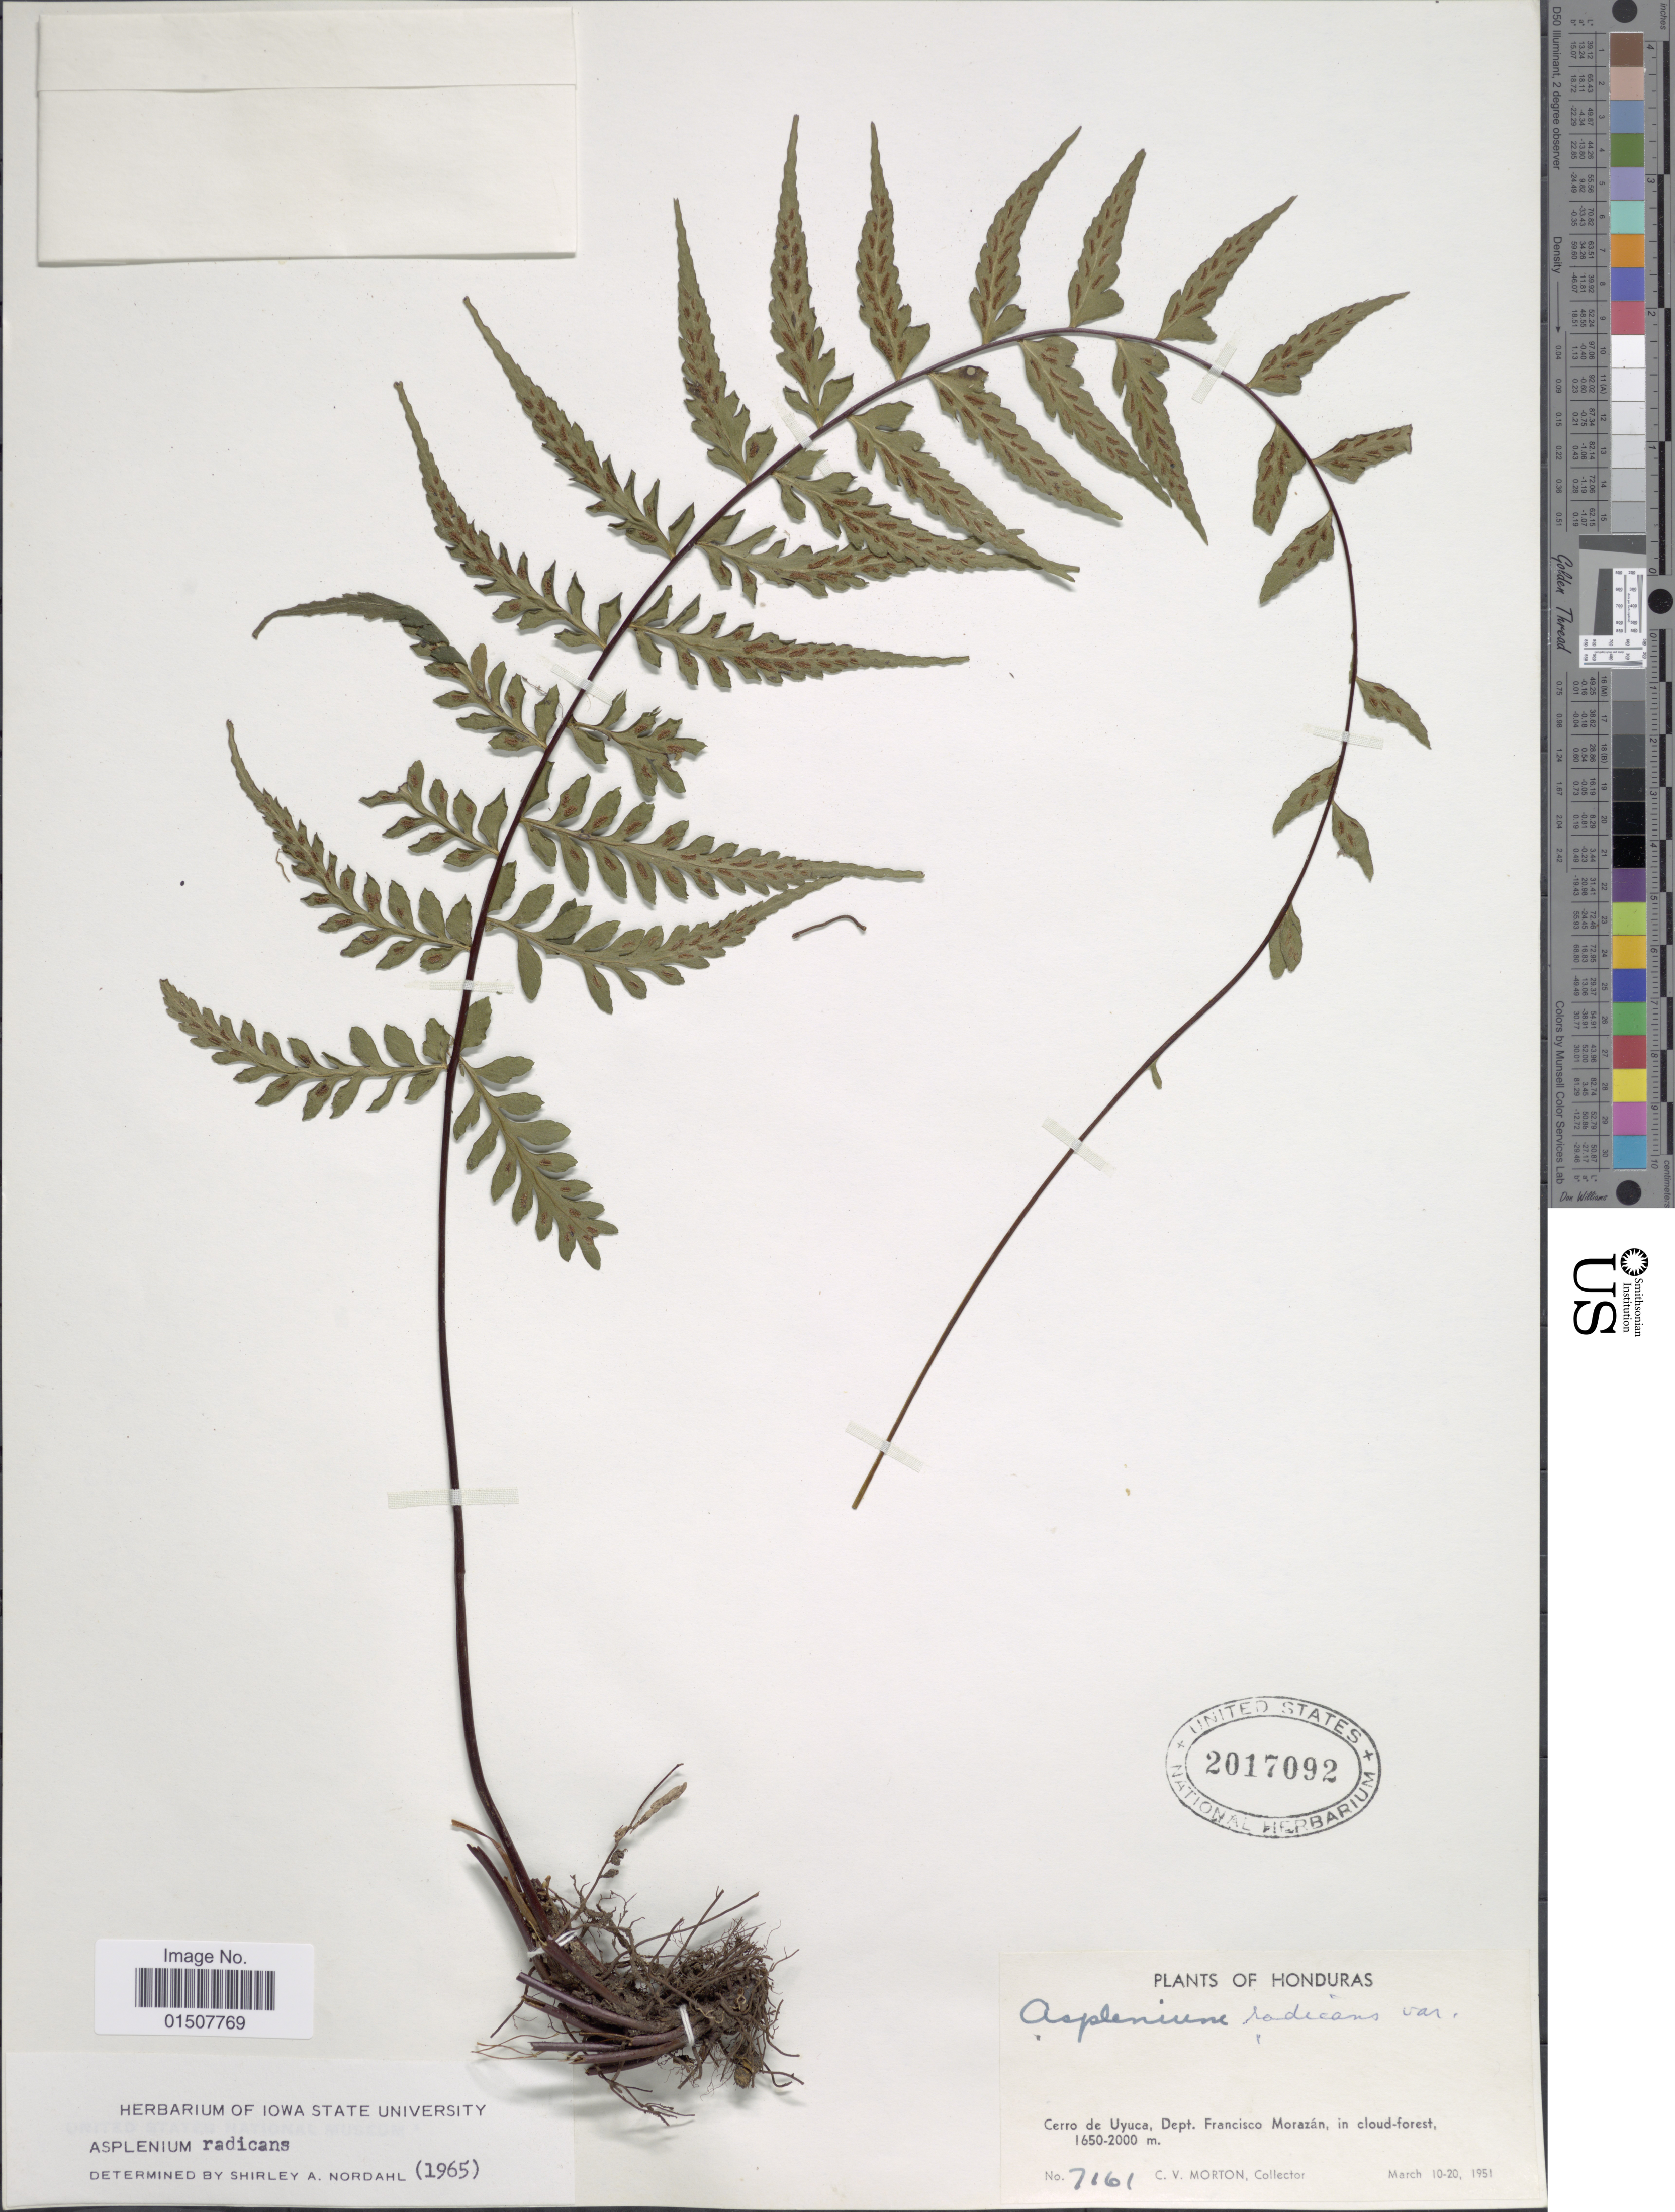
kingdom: Plantae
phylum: Tracheophyta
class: Polypodiopsida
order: Polypodiales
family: Aspleniaceae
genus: Asplenium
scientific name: Asplenium radicans var. radicans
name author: L.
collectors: C. V. Morton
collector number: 7161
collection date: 1951-03-10/1951-03-20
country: Honduras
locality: Cerro de Uyuca, Dept. Francisco Morazan, in cloud-forest.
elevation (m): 1650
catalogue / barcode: US 2017092